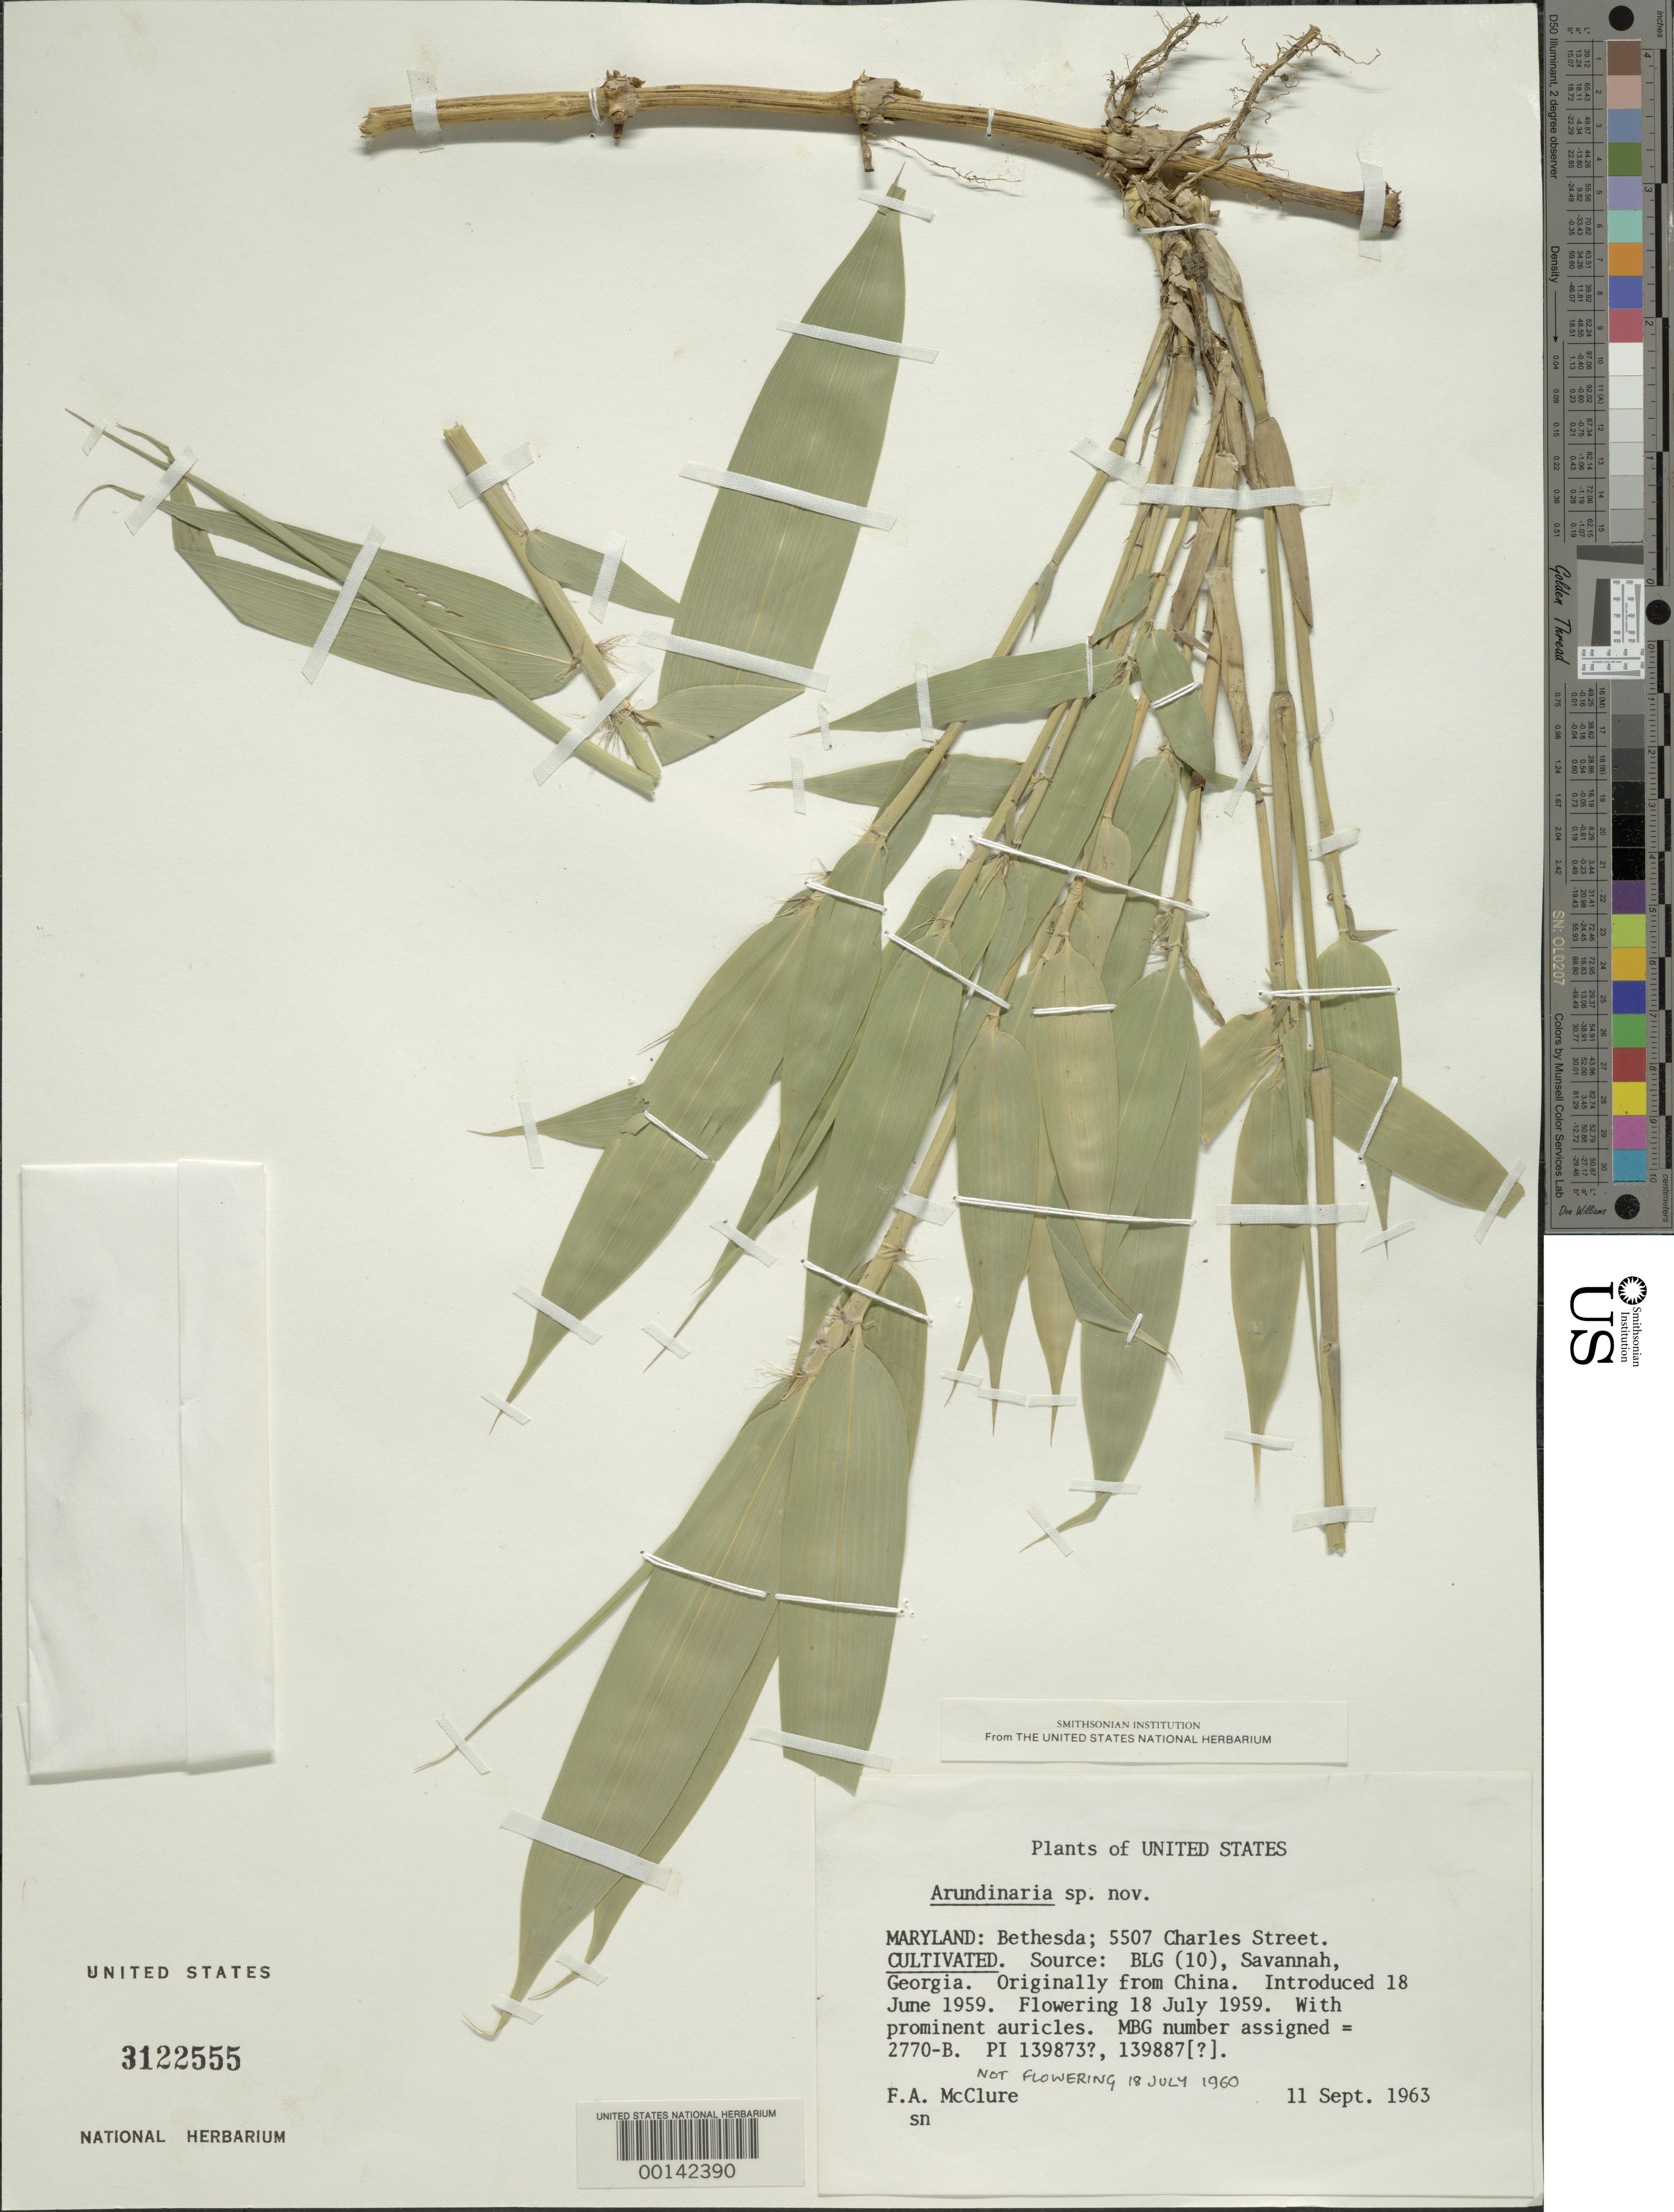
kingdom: Plantae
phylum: Tracheophyta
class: Liliopsida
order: Poales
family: Poaceae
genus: Arundinaria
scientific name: Arundinaria sp.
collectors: F. A. McClure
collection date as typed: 11 Sep 1963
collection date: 1963-09-11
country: United States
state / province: Maryland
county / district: Montgomery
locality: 5507 Charles Street, Bethesda (McClure's garden)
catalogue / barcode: US 3122555